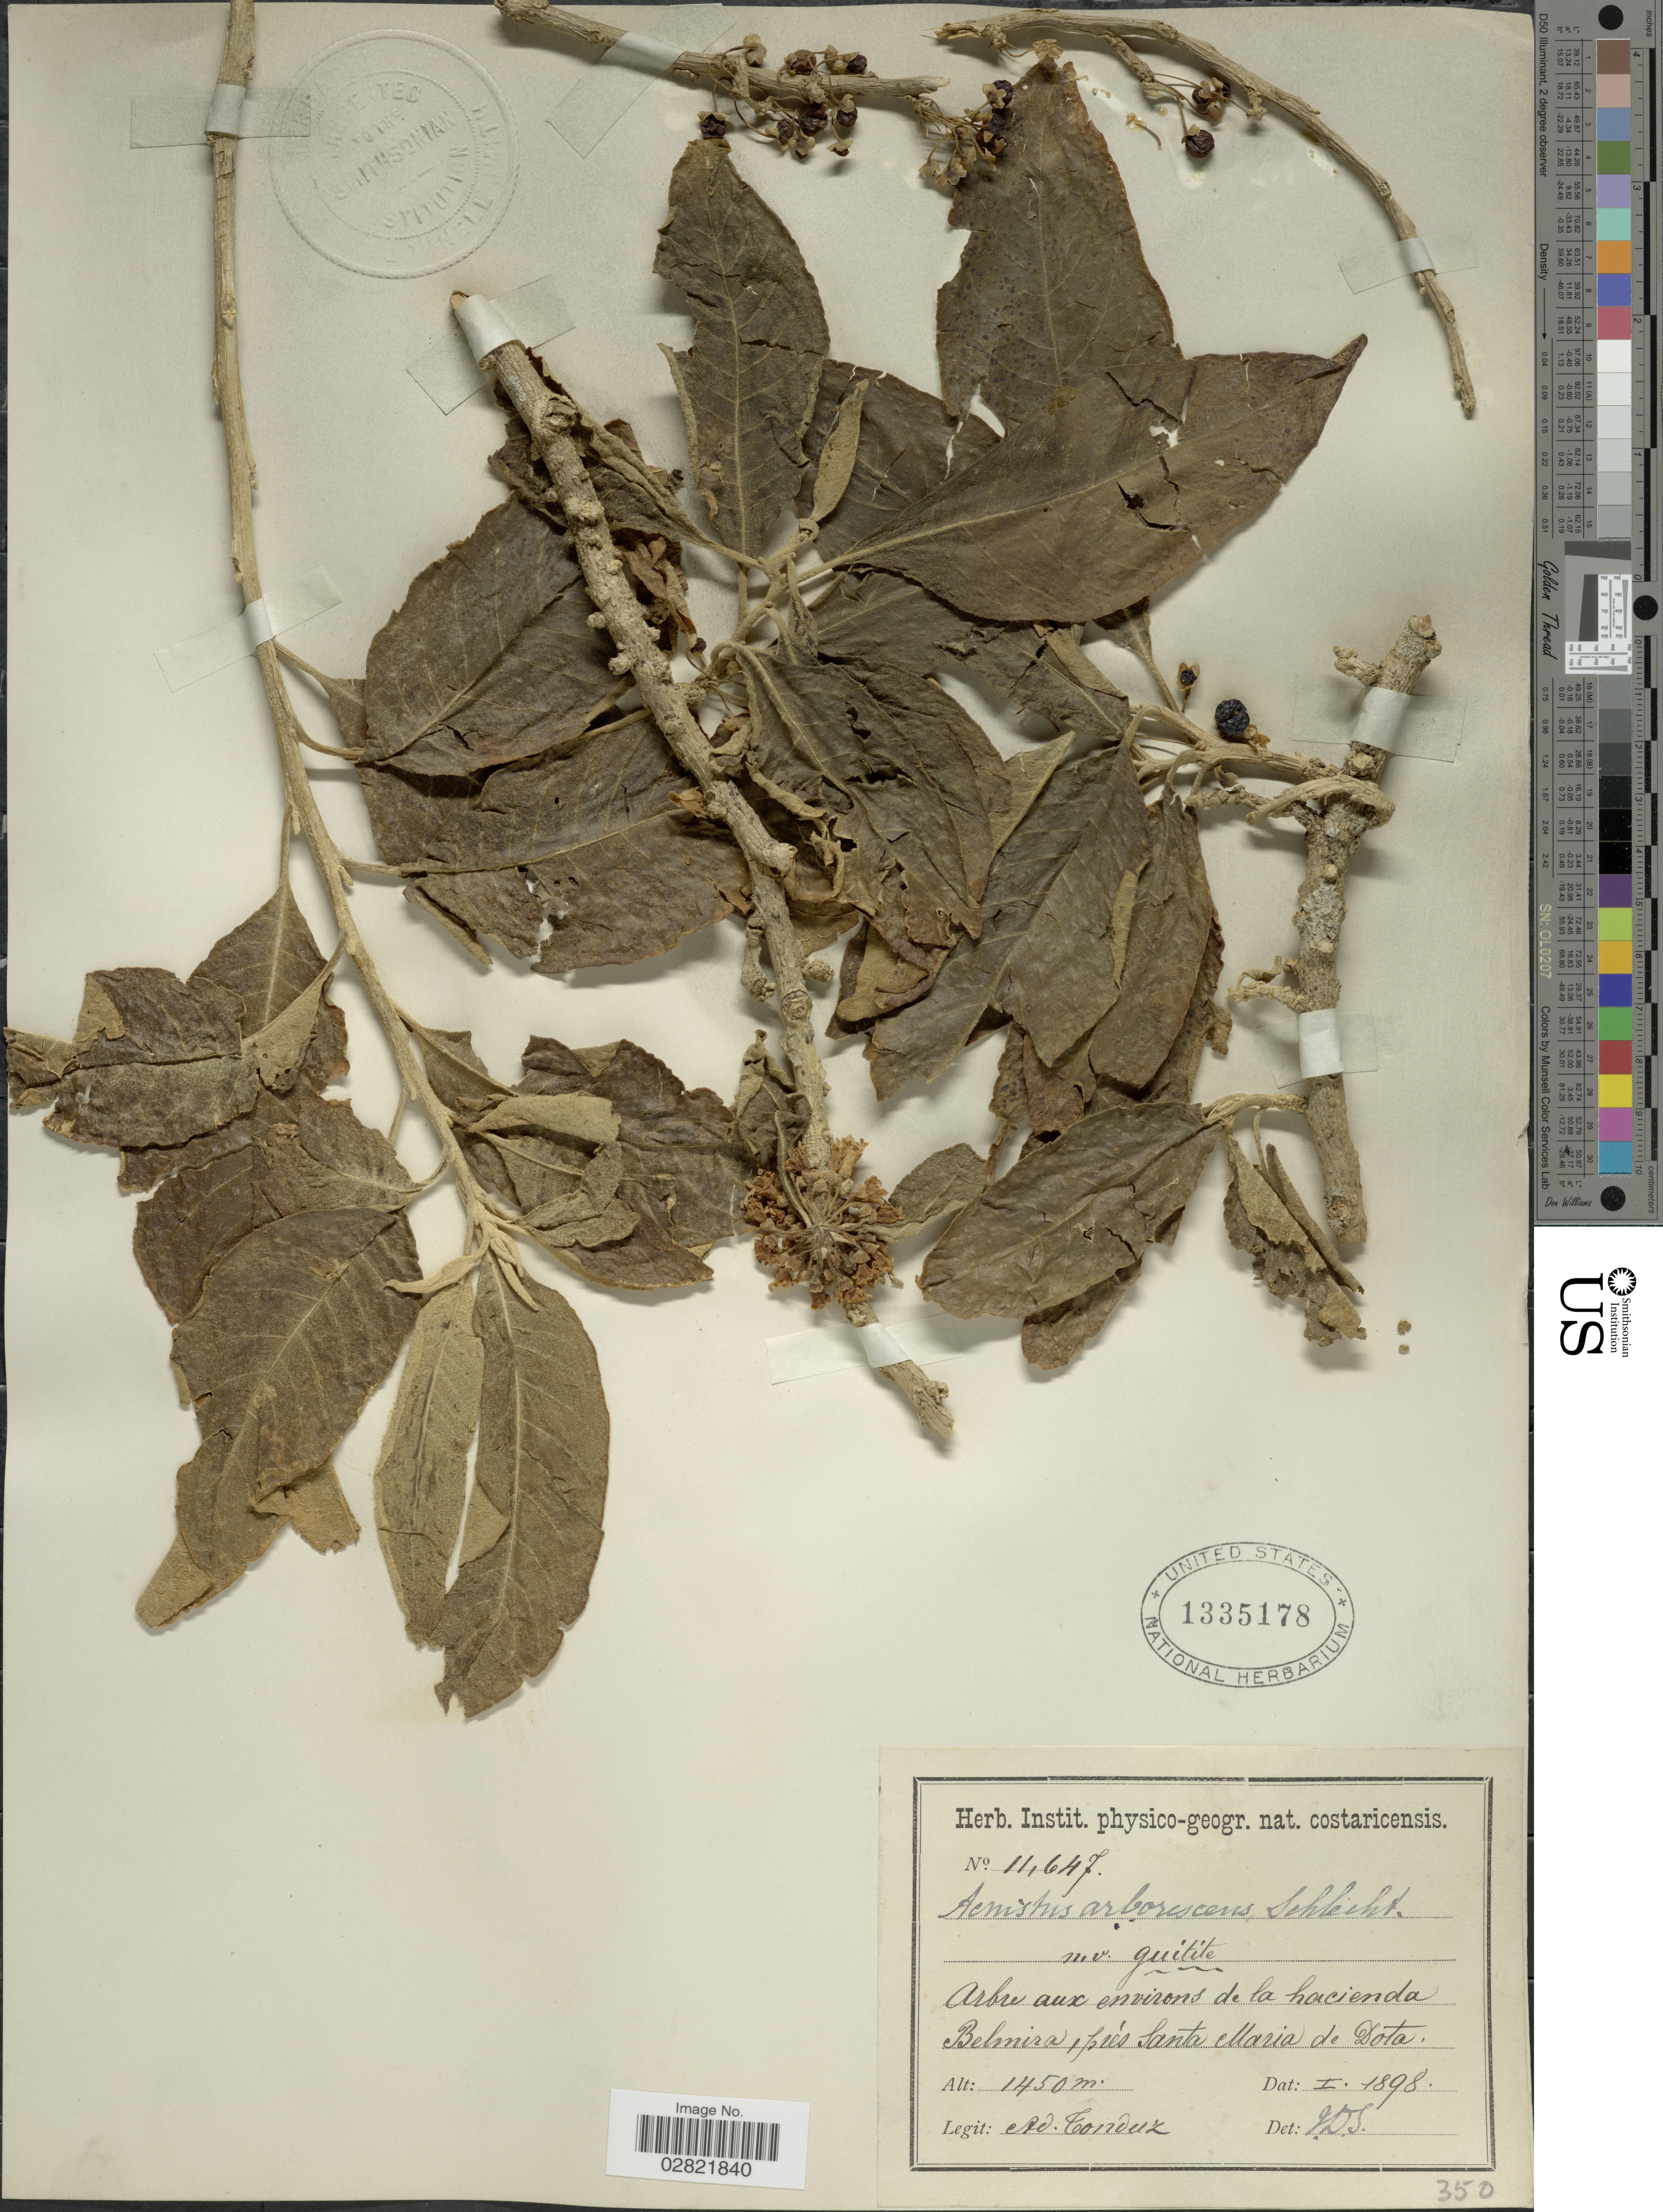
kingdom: Plantae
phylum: Tracheophyta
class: Magnoliopsida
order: Solanales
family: Solanaceae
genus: Acnistus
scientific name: Acnistus arborescens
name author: (L.) Schltdl.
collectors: A. Tonduz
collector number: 11647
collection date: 1898-01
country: Costa Rica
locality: Arbre aux environs de la hacienda Belmira, prés Santa Maria de Dota.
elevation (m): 1450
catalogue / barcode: US 1335178